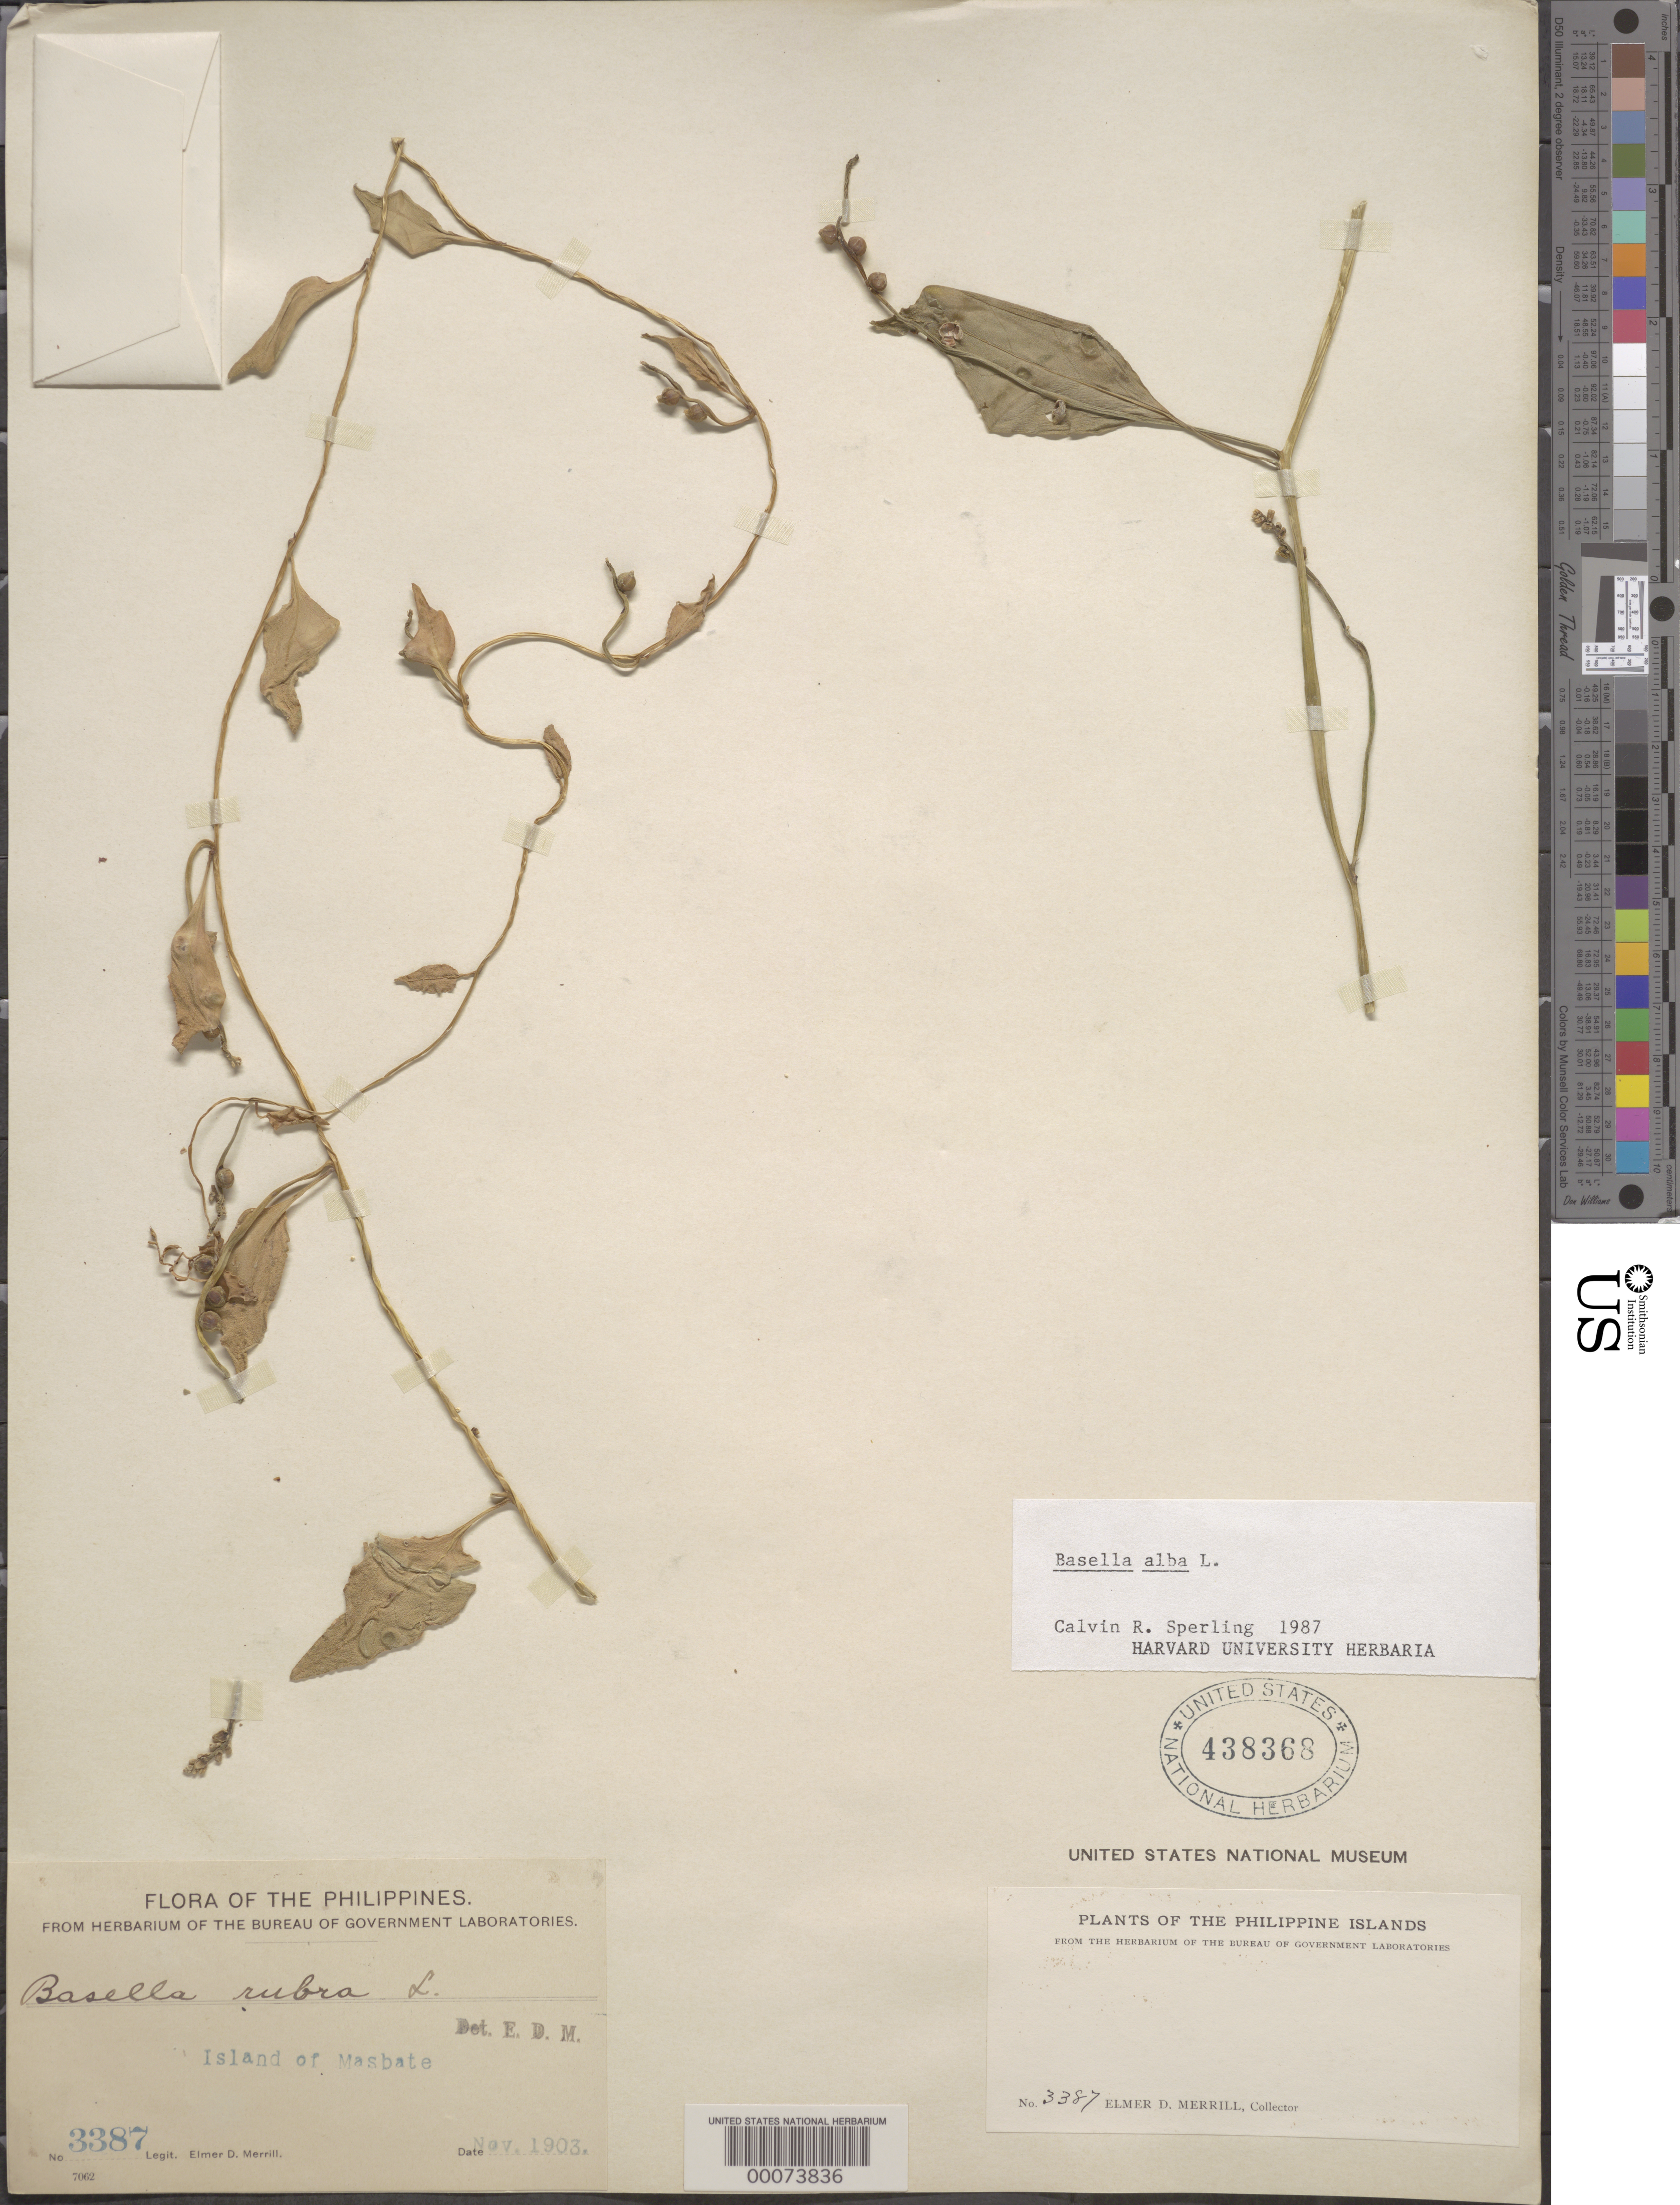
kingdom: Plantae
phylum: Tracheophyta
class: Magnoliopsida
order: Caryophyllales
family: Basellaceae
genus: Basella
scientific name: Basella alba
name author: L.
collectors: E. D. Merrill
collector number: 3387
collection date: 1903-11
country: Philippines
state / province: Bicol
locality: Island of Masbate.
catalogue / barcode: US 438368